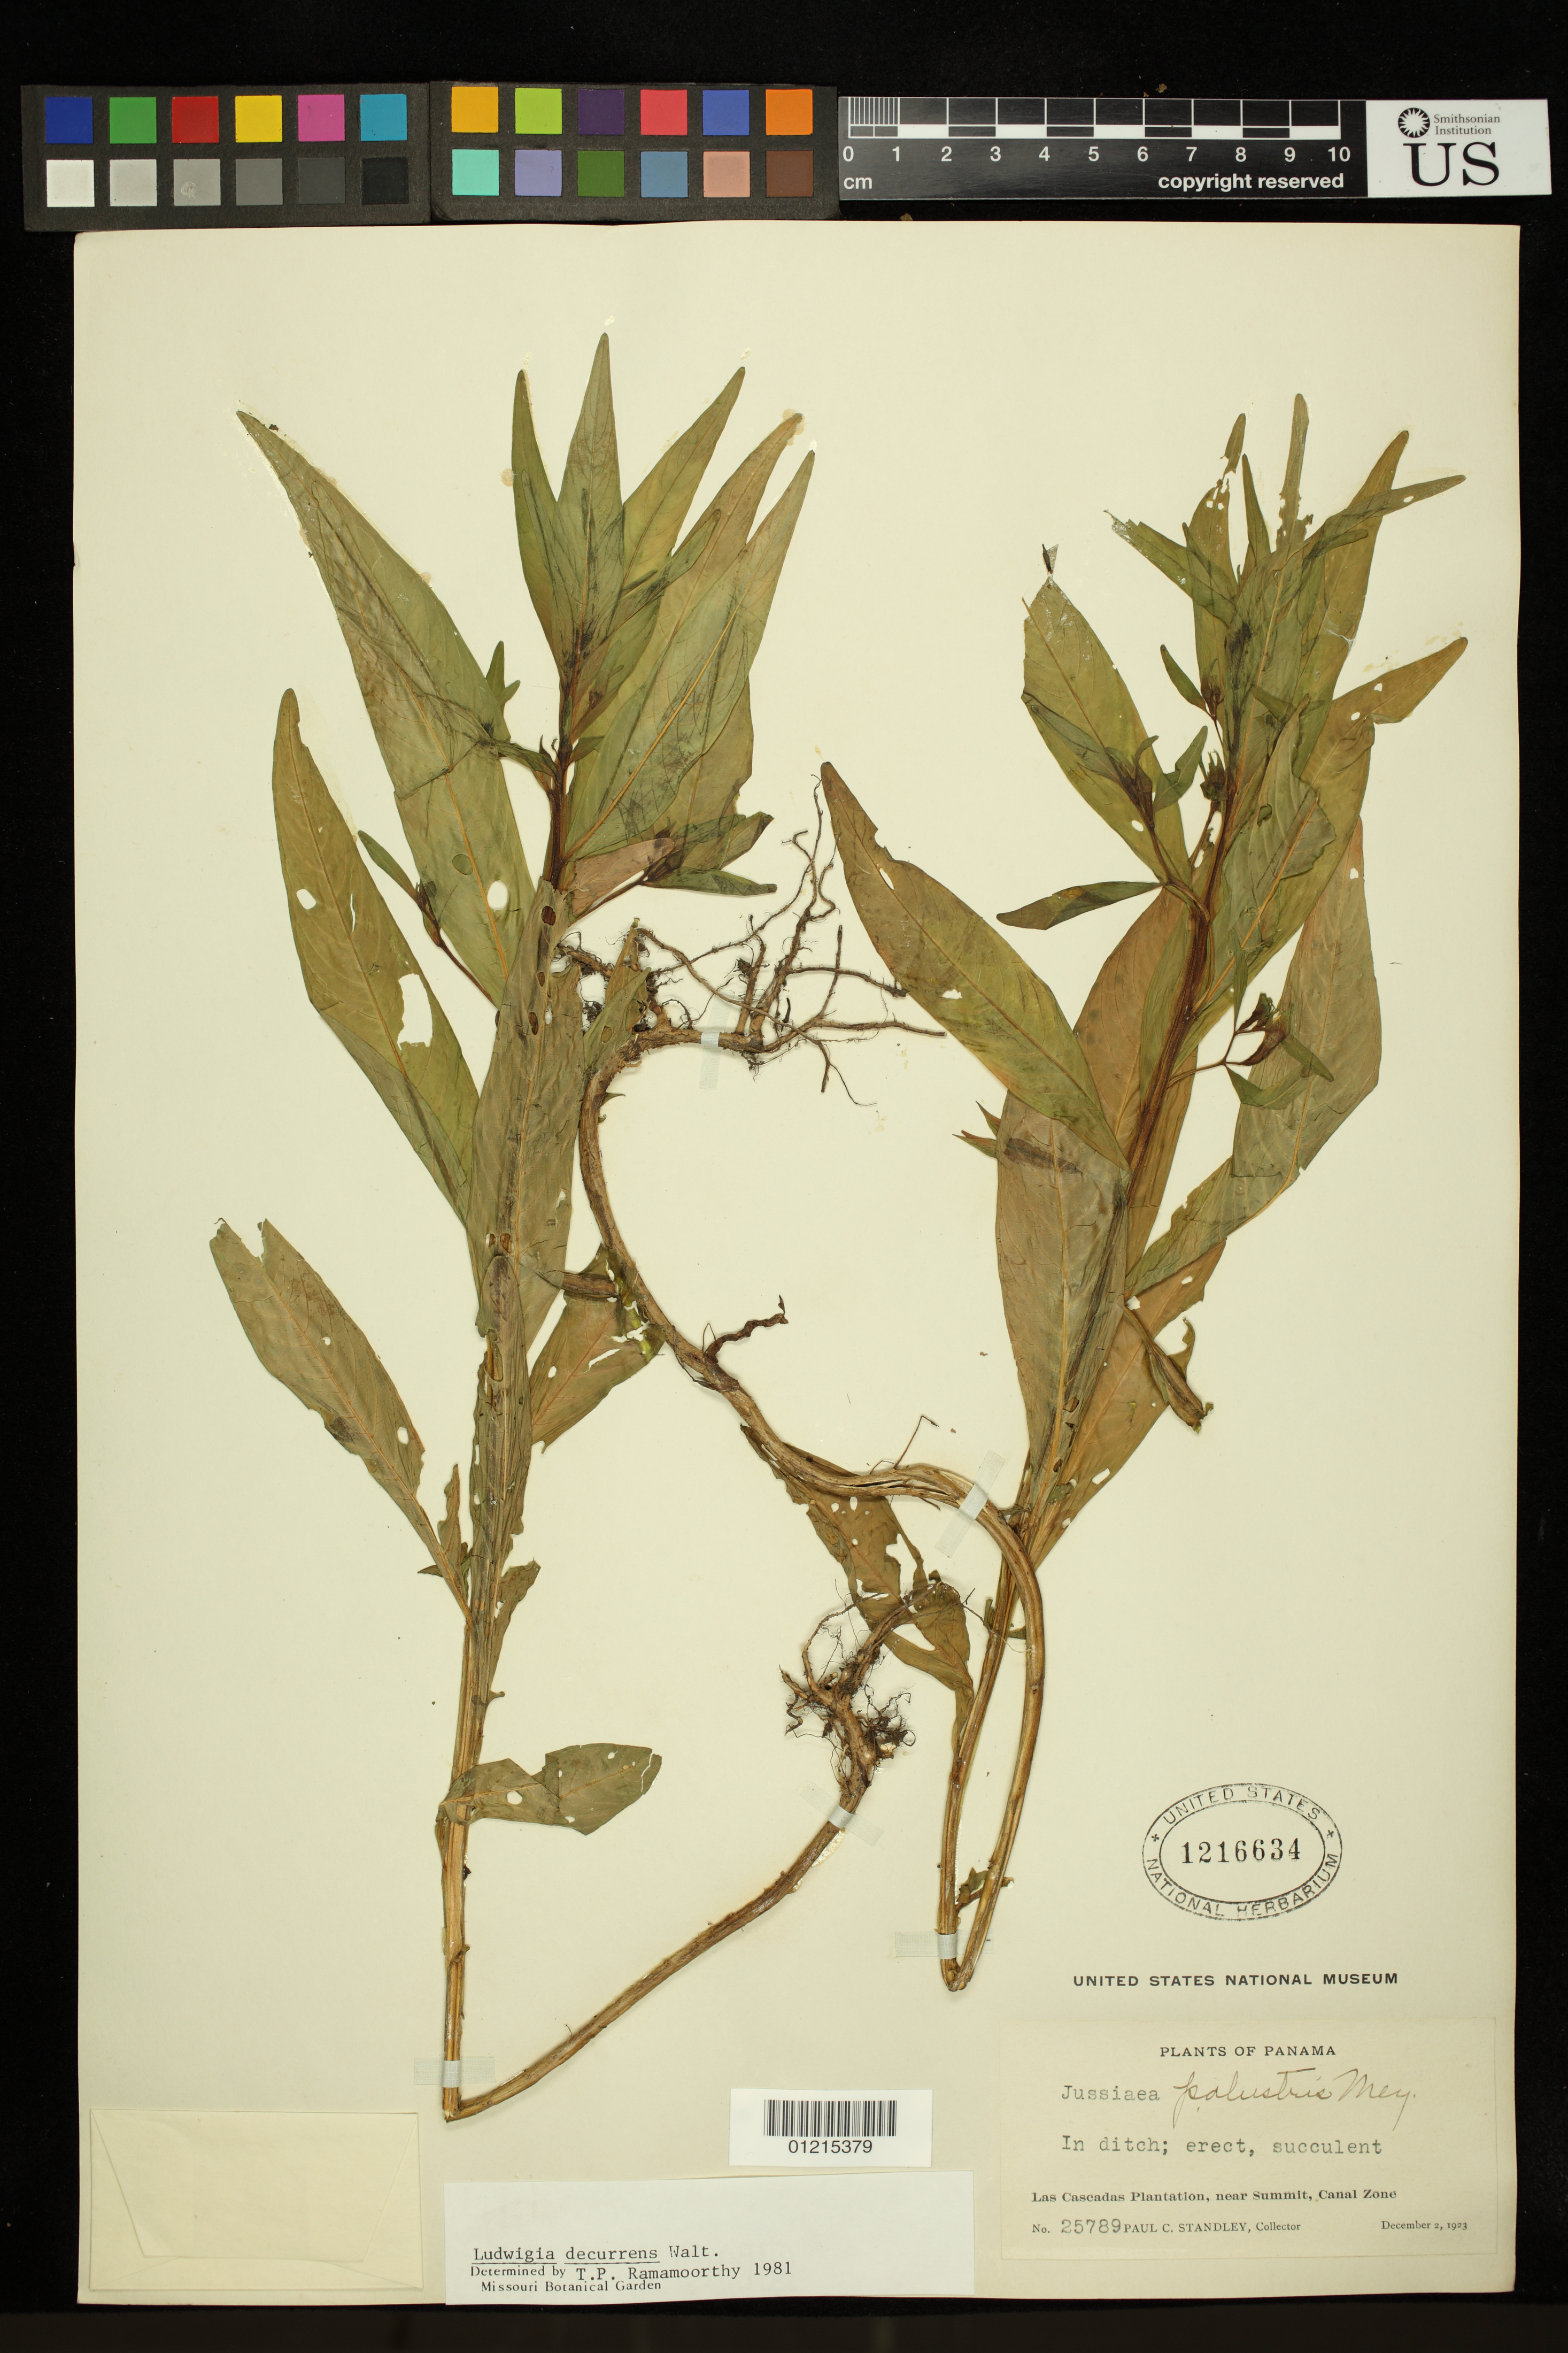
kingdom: Plantae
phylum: Tracheophyta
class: Magnoliopsida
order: Myrtales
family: Onagraceae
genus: Ludwigia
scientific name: Ludwigia decurrens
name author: Walter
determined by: Ramamoorthy, T. P.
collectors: P. C. Standley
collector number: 25789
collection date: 1923-12-02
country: Panama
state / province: Panamá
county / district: Canal Zone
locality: Las Cascadas Plantation, near Summit.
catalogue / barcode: US 1216634